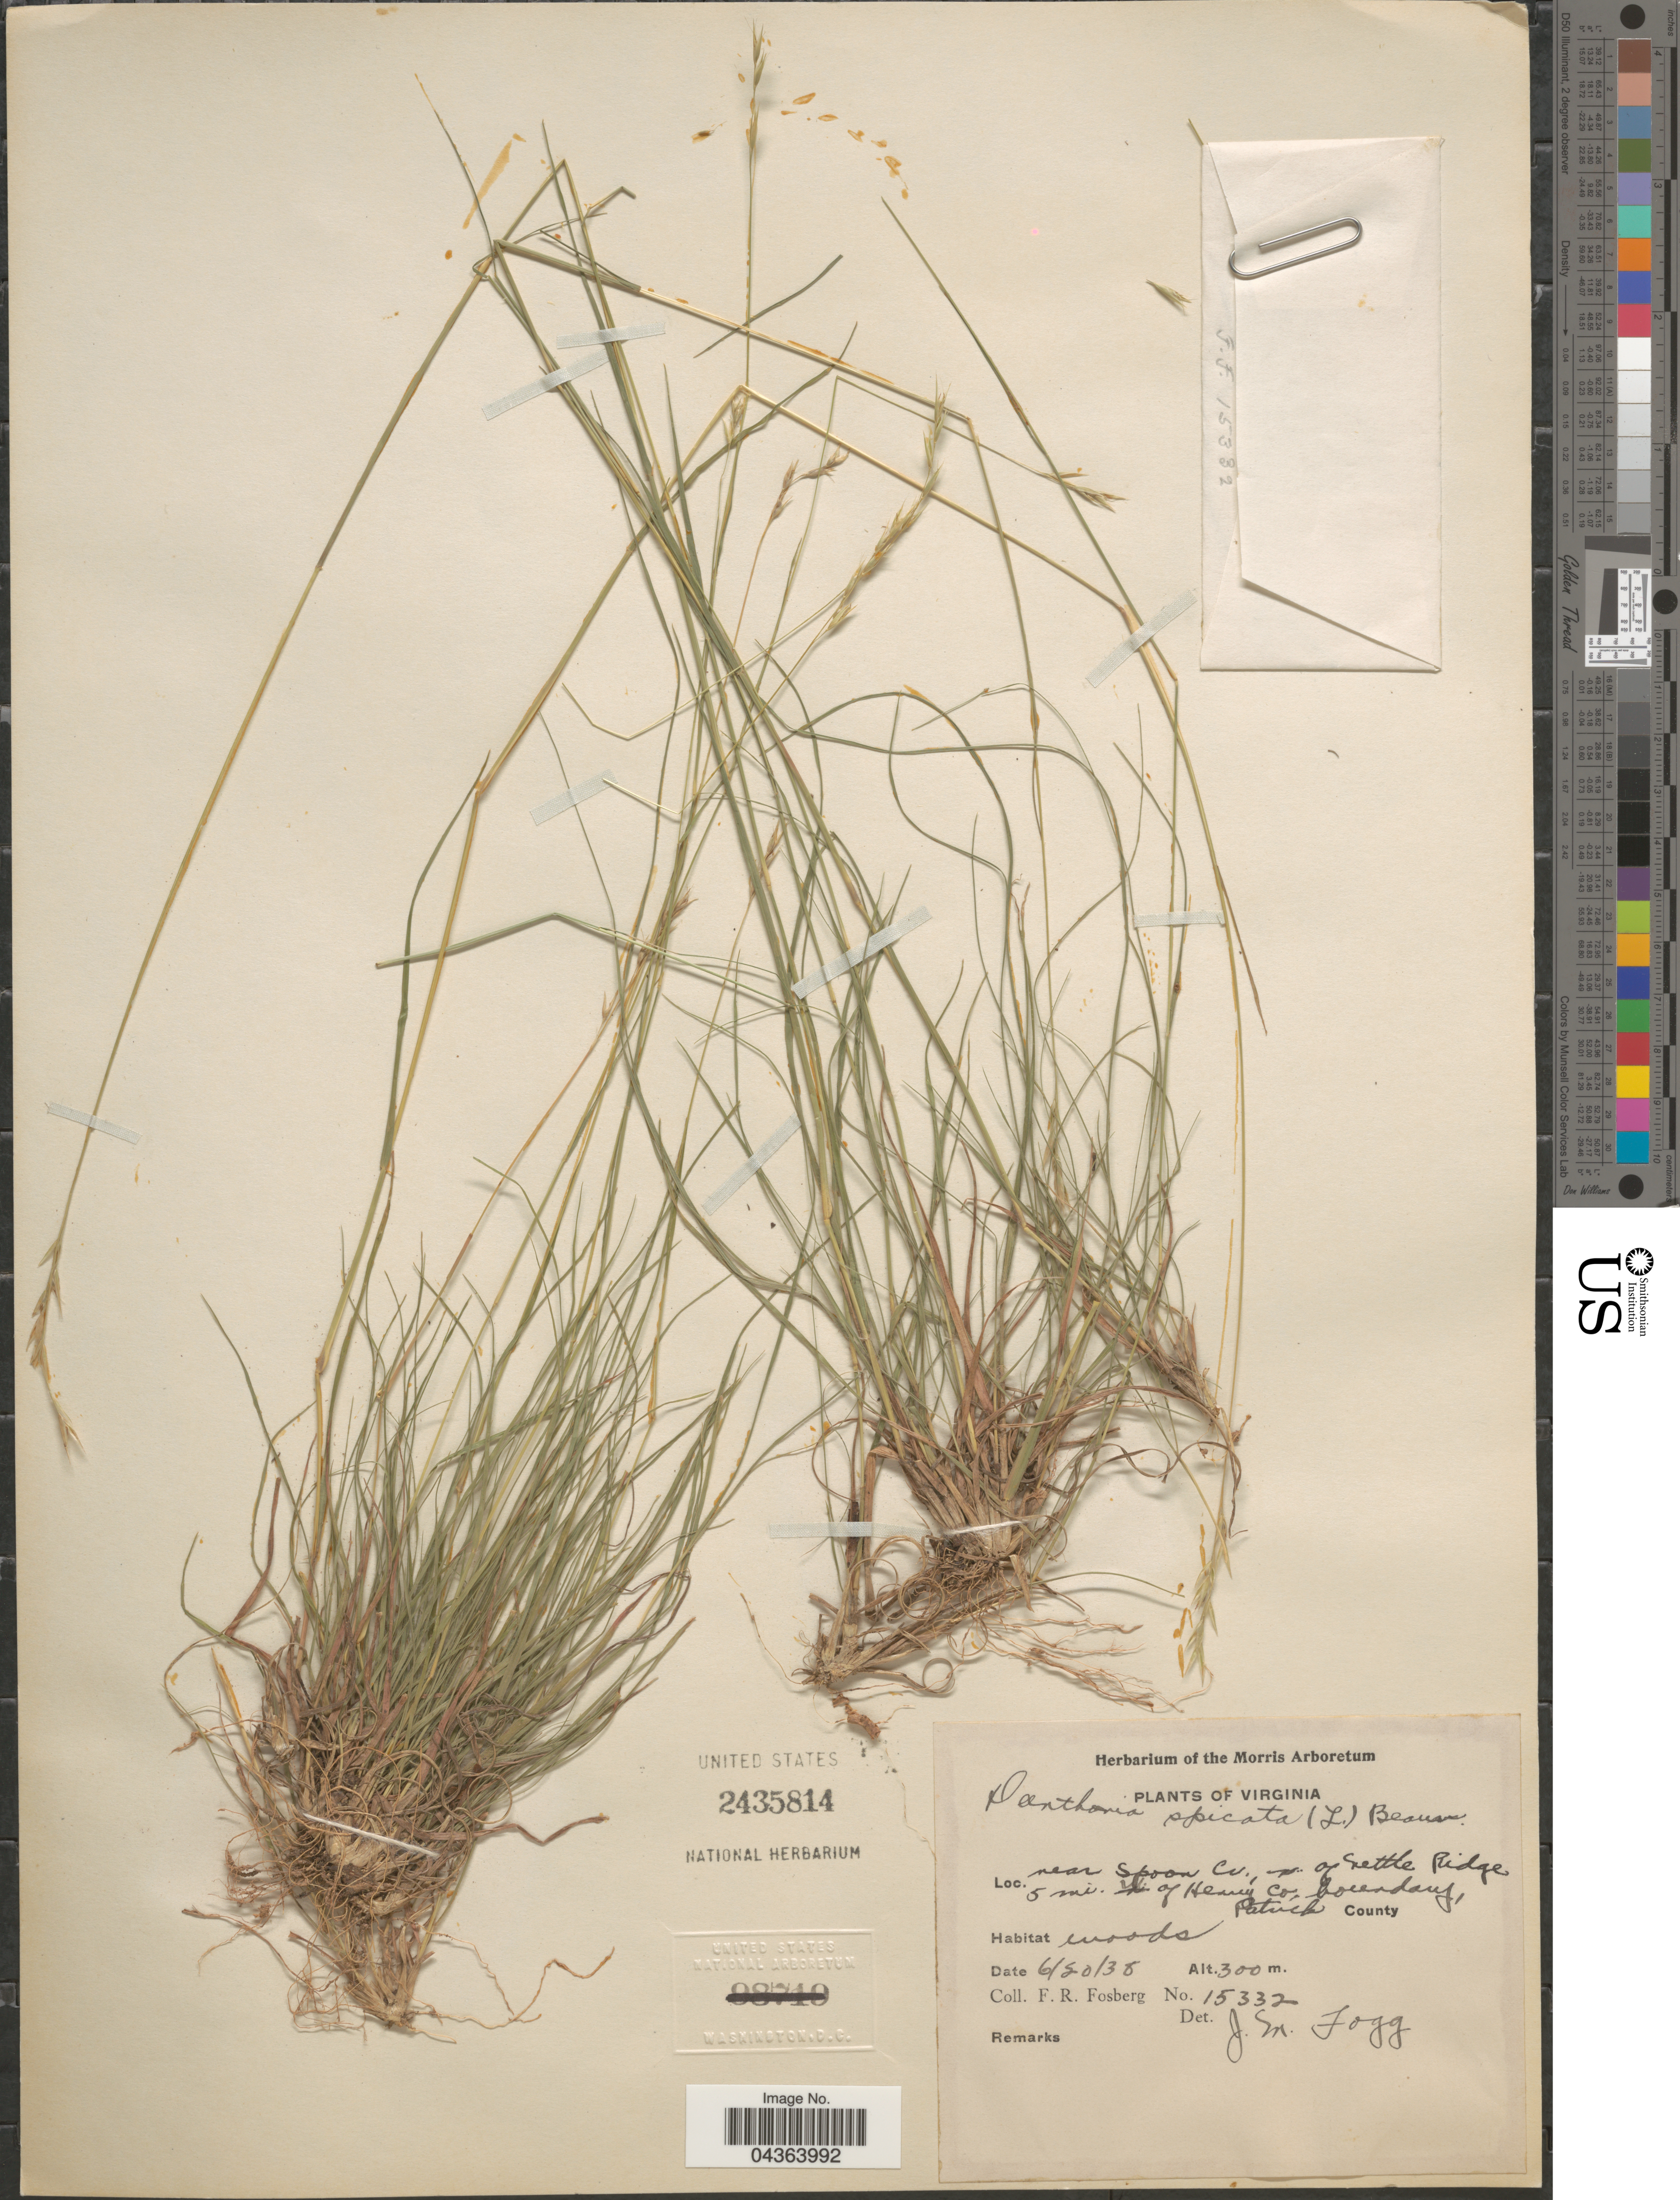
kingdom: Plantae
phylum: Tracheophyta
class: Liliopsida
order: Poales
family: Poaceae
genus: Danthonia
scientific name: Danthonia spicata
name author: (L.) P. Beauv. ex Roem. & Schult.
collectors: F. R. Fosberg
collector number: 15332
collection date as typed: Transcribed d/m/y: 20/6/38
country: United States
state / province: Virginia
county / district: Patrick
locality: Near Spoon Cr., n. of Settle Ridge 5 mi. N. of Henry Co. boundary, Patrick County.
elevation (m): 300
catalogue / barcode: US 2435814